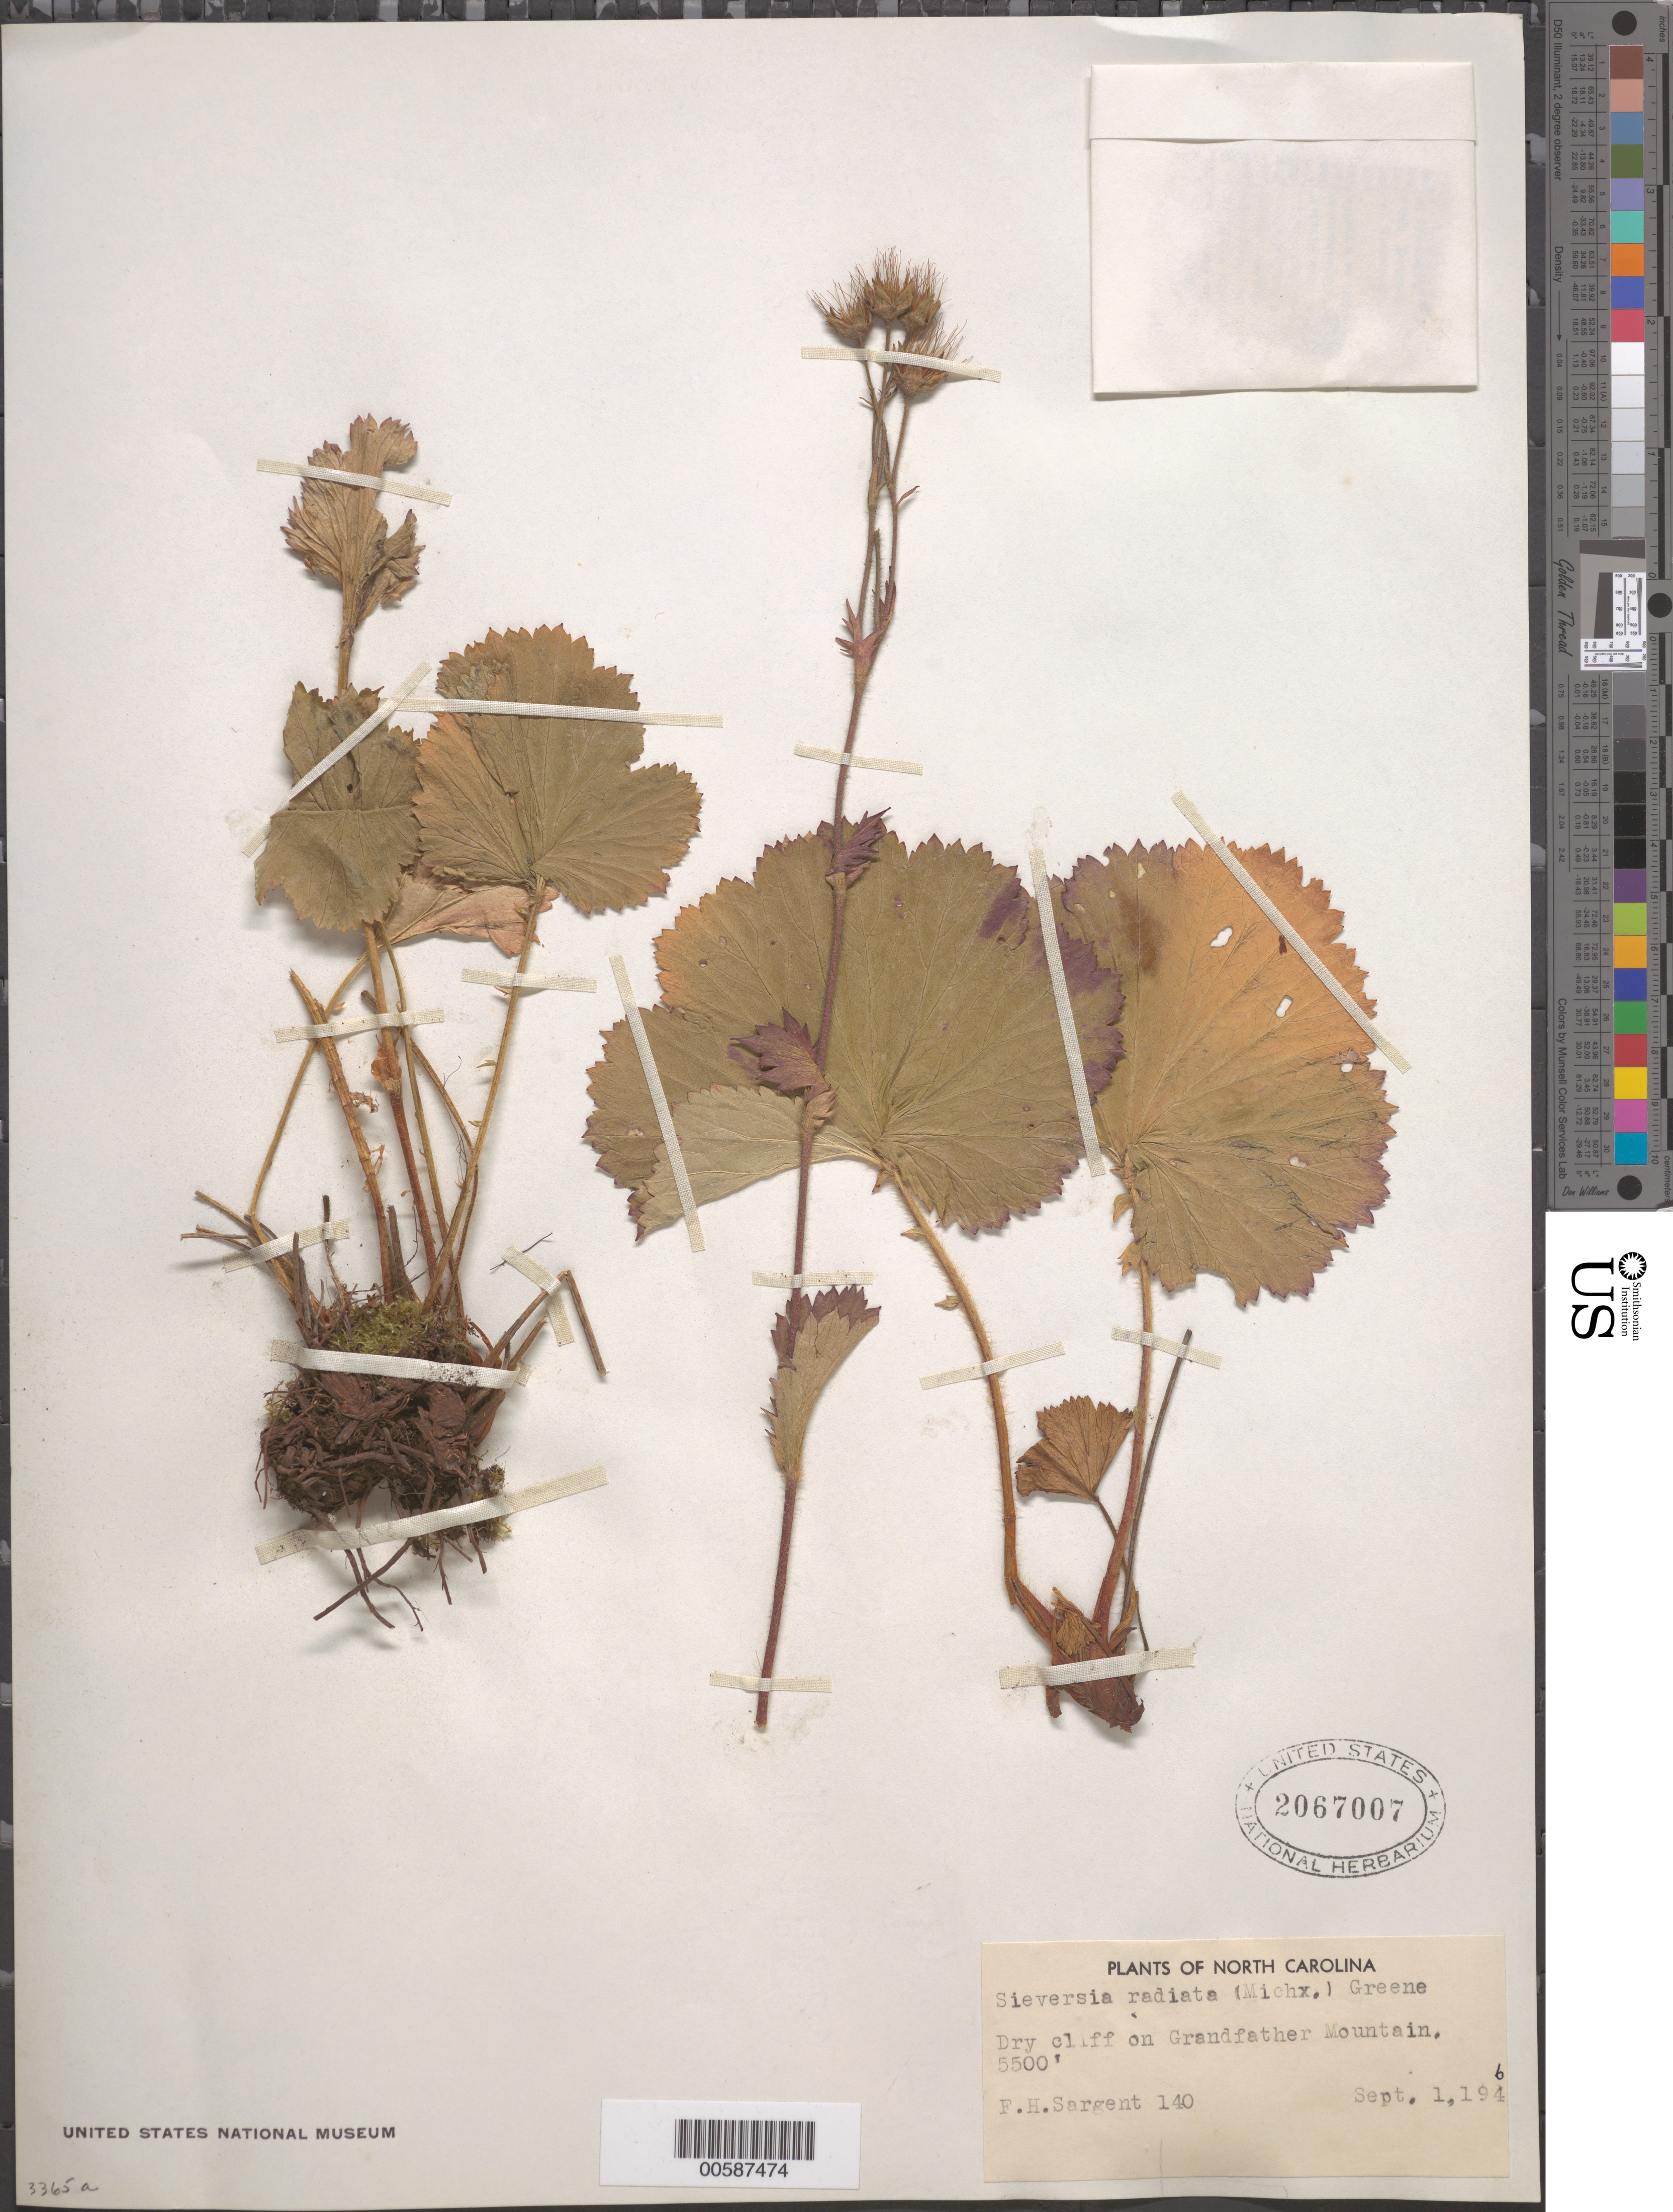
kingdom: Plantae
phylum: Tracheophyta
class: Magnoliopsida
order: Rosales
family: Rosaceae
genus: Geum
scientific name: Geum radiatum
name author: Michx.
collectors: F. H. Sargent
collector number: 140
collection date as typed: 01 Sep 1946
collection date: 1946-09-01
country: United States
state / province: North Carolina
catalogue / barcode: US 2067007